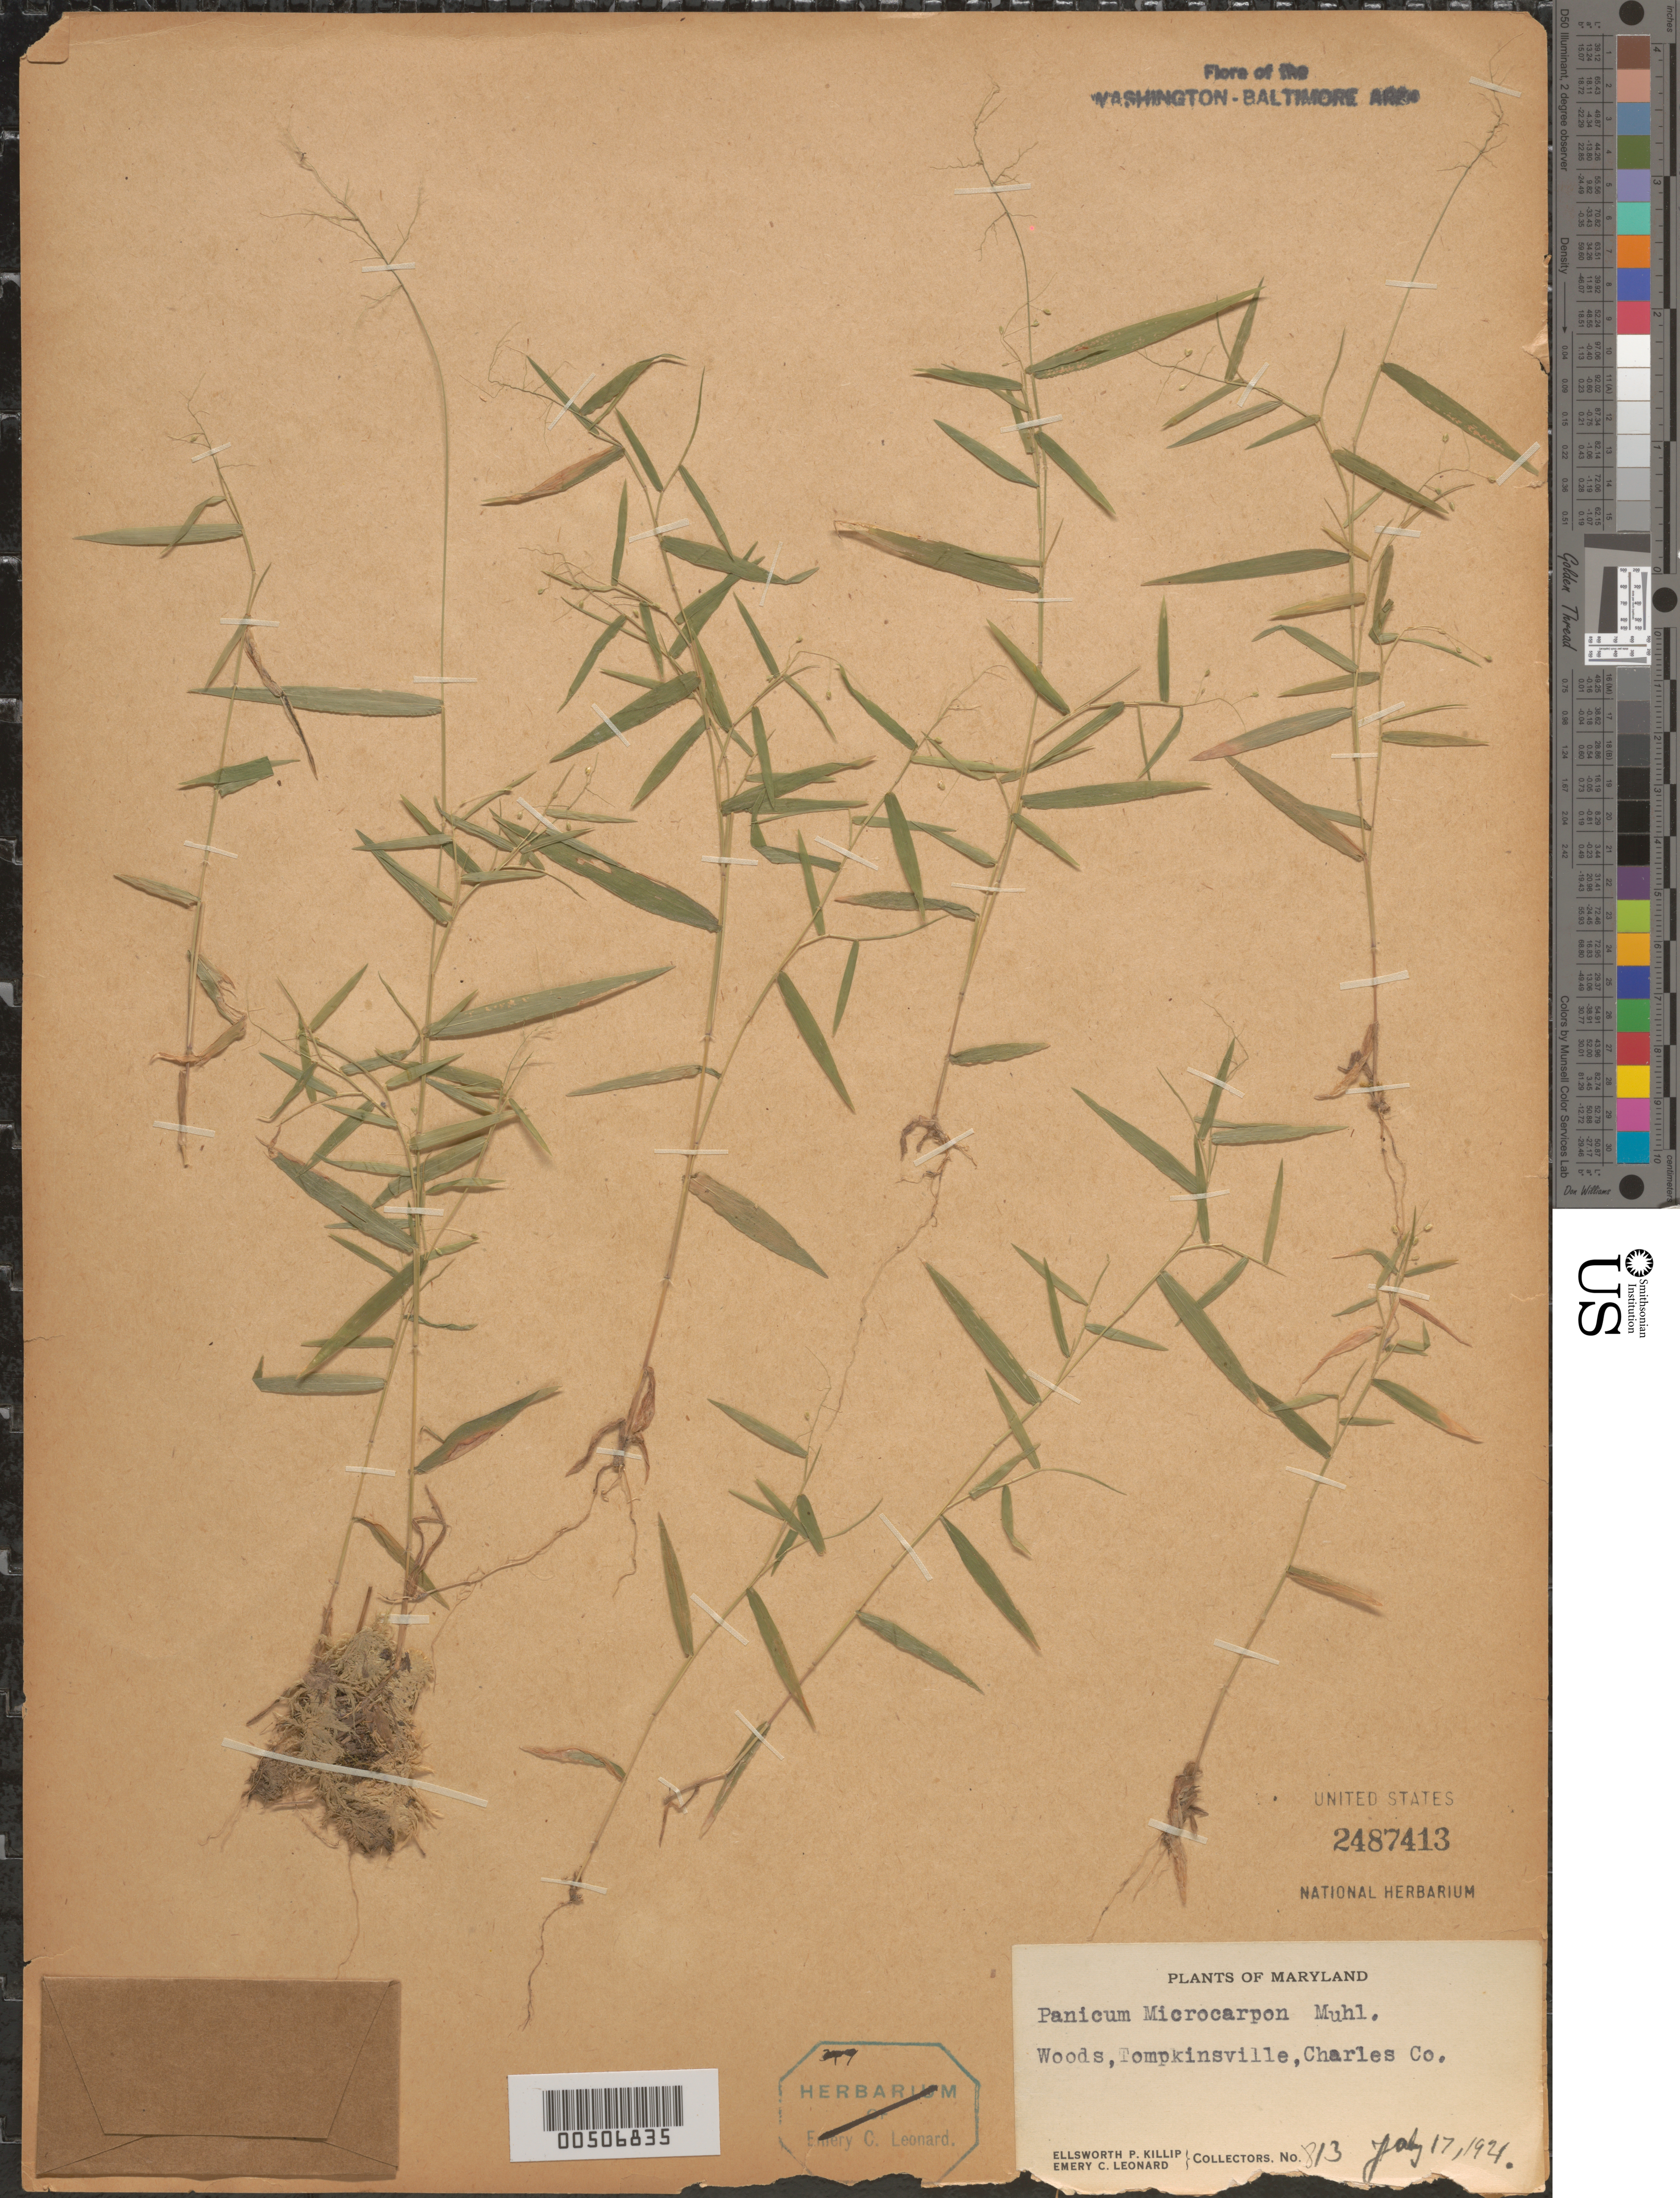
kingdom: Plantae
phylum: Tracheophyta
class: Liliopsida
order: Poales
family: Poaceae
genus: Dichanthelium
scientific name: Dichanthelium dichotomum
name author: (L.) Gould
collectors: E. P. Killip & E. C. Leonard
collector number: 813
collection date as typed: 17 Jul 1921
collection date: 1921-07-17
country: United States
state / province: Maryland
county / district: Charles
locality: Tompkinsville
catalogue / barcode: US 2487413